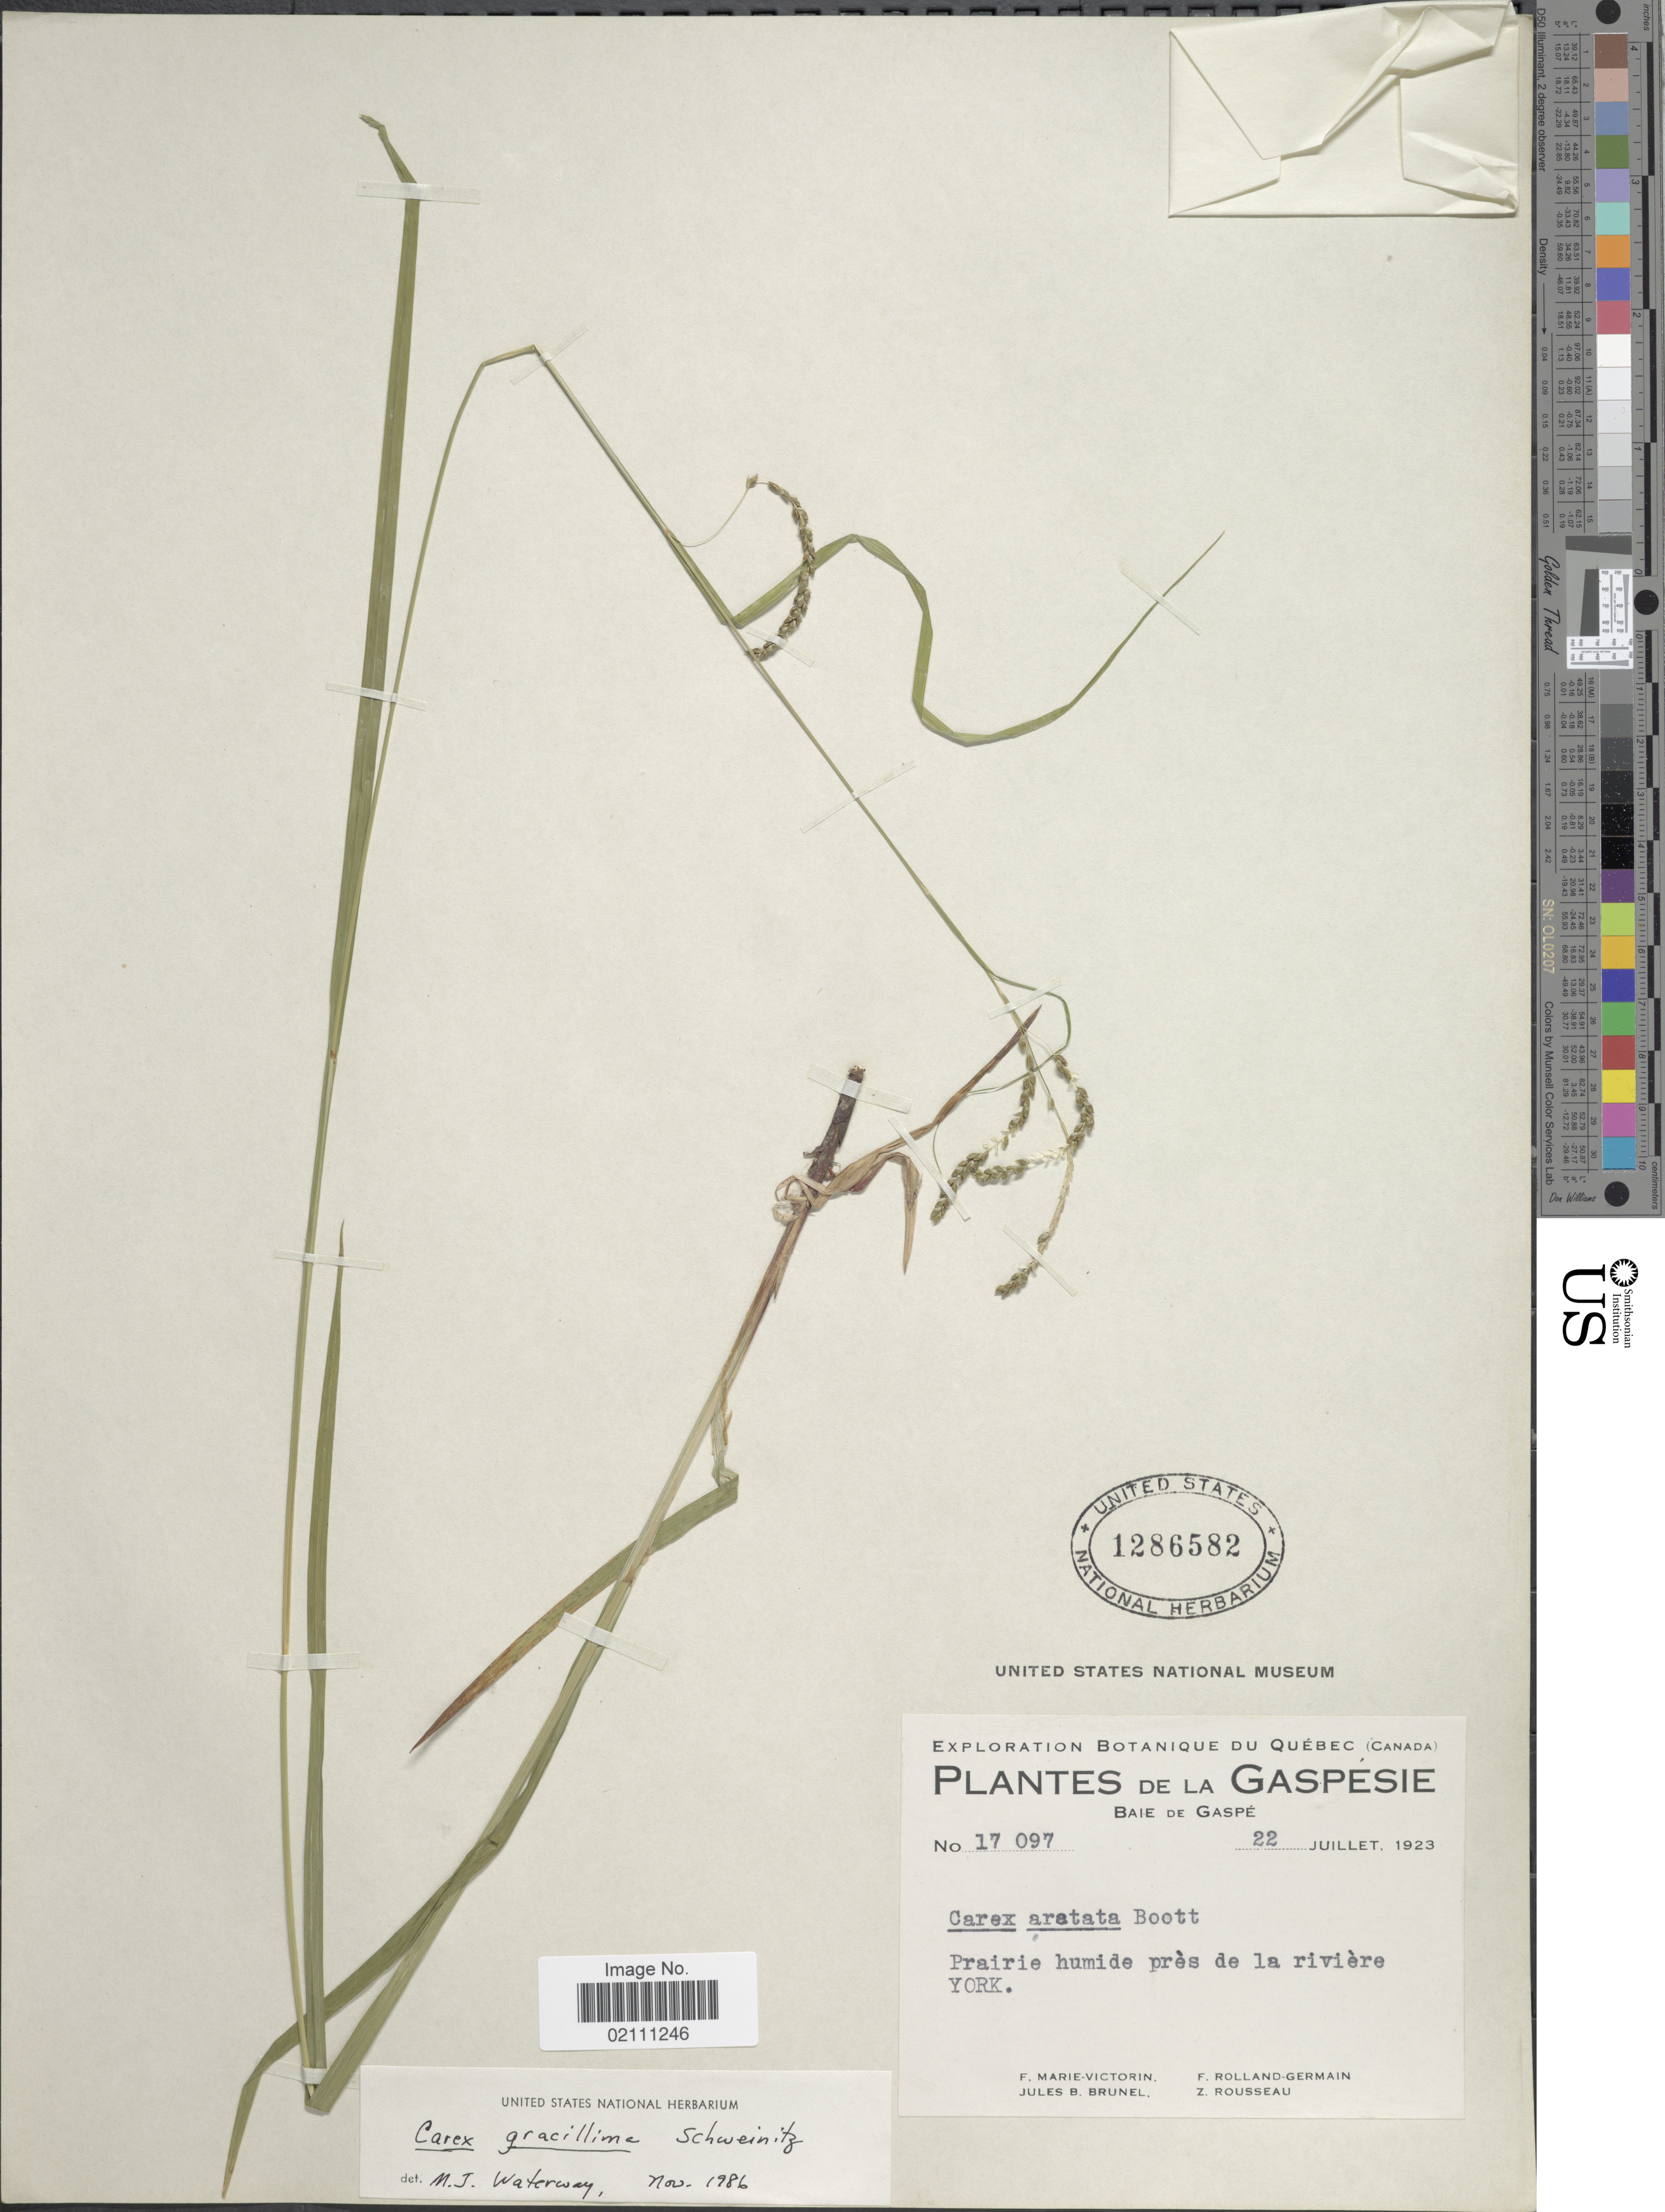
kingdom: Plantae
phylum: Tracheophyta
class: Liliopsida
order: Poales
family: Cyperaceae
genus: Carex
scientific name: Carex gracillima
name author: Schwein.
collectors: F. Marie-Victorin, Rolland-Germain, J. Brunel & Z. Rousseau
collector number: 17097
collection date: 1923-07-22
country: Canada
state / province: Quebec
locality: De la Gaspesie, Baie de Gaspe, prairie humide pres de la riviere York.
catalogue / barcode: US 1286582